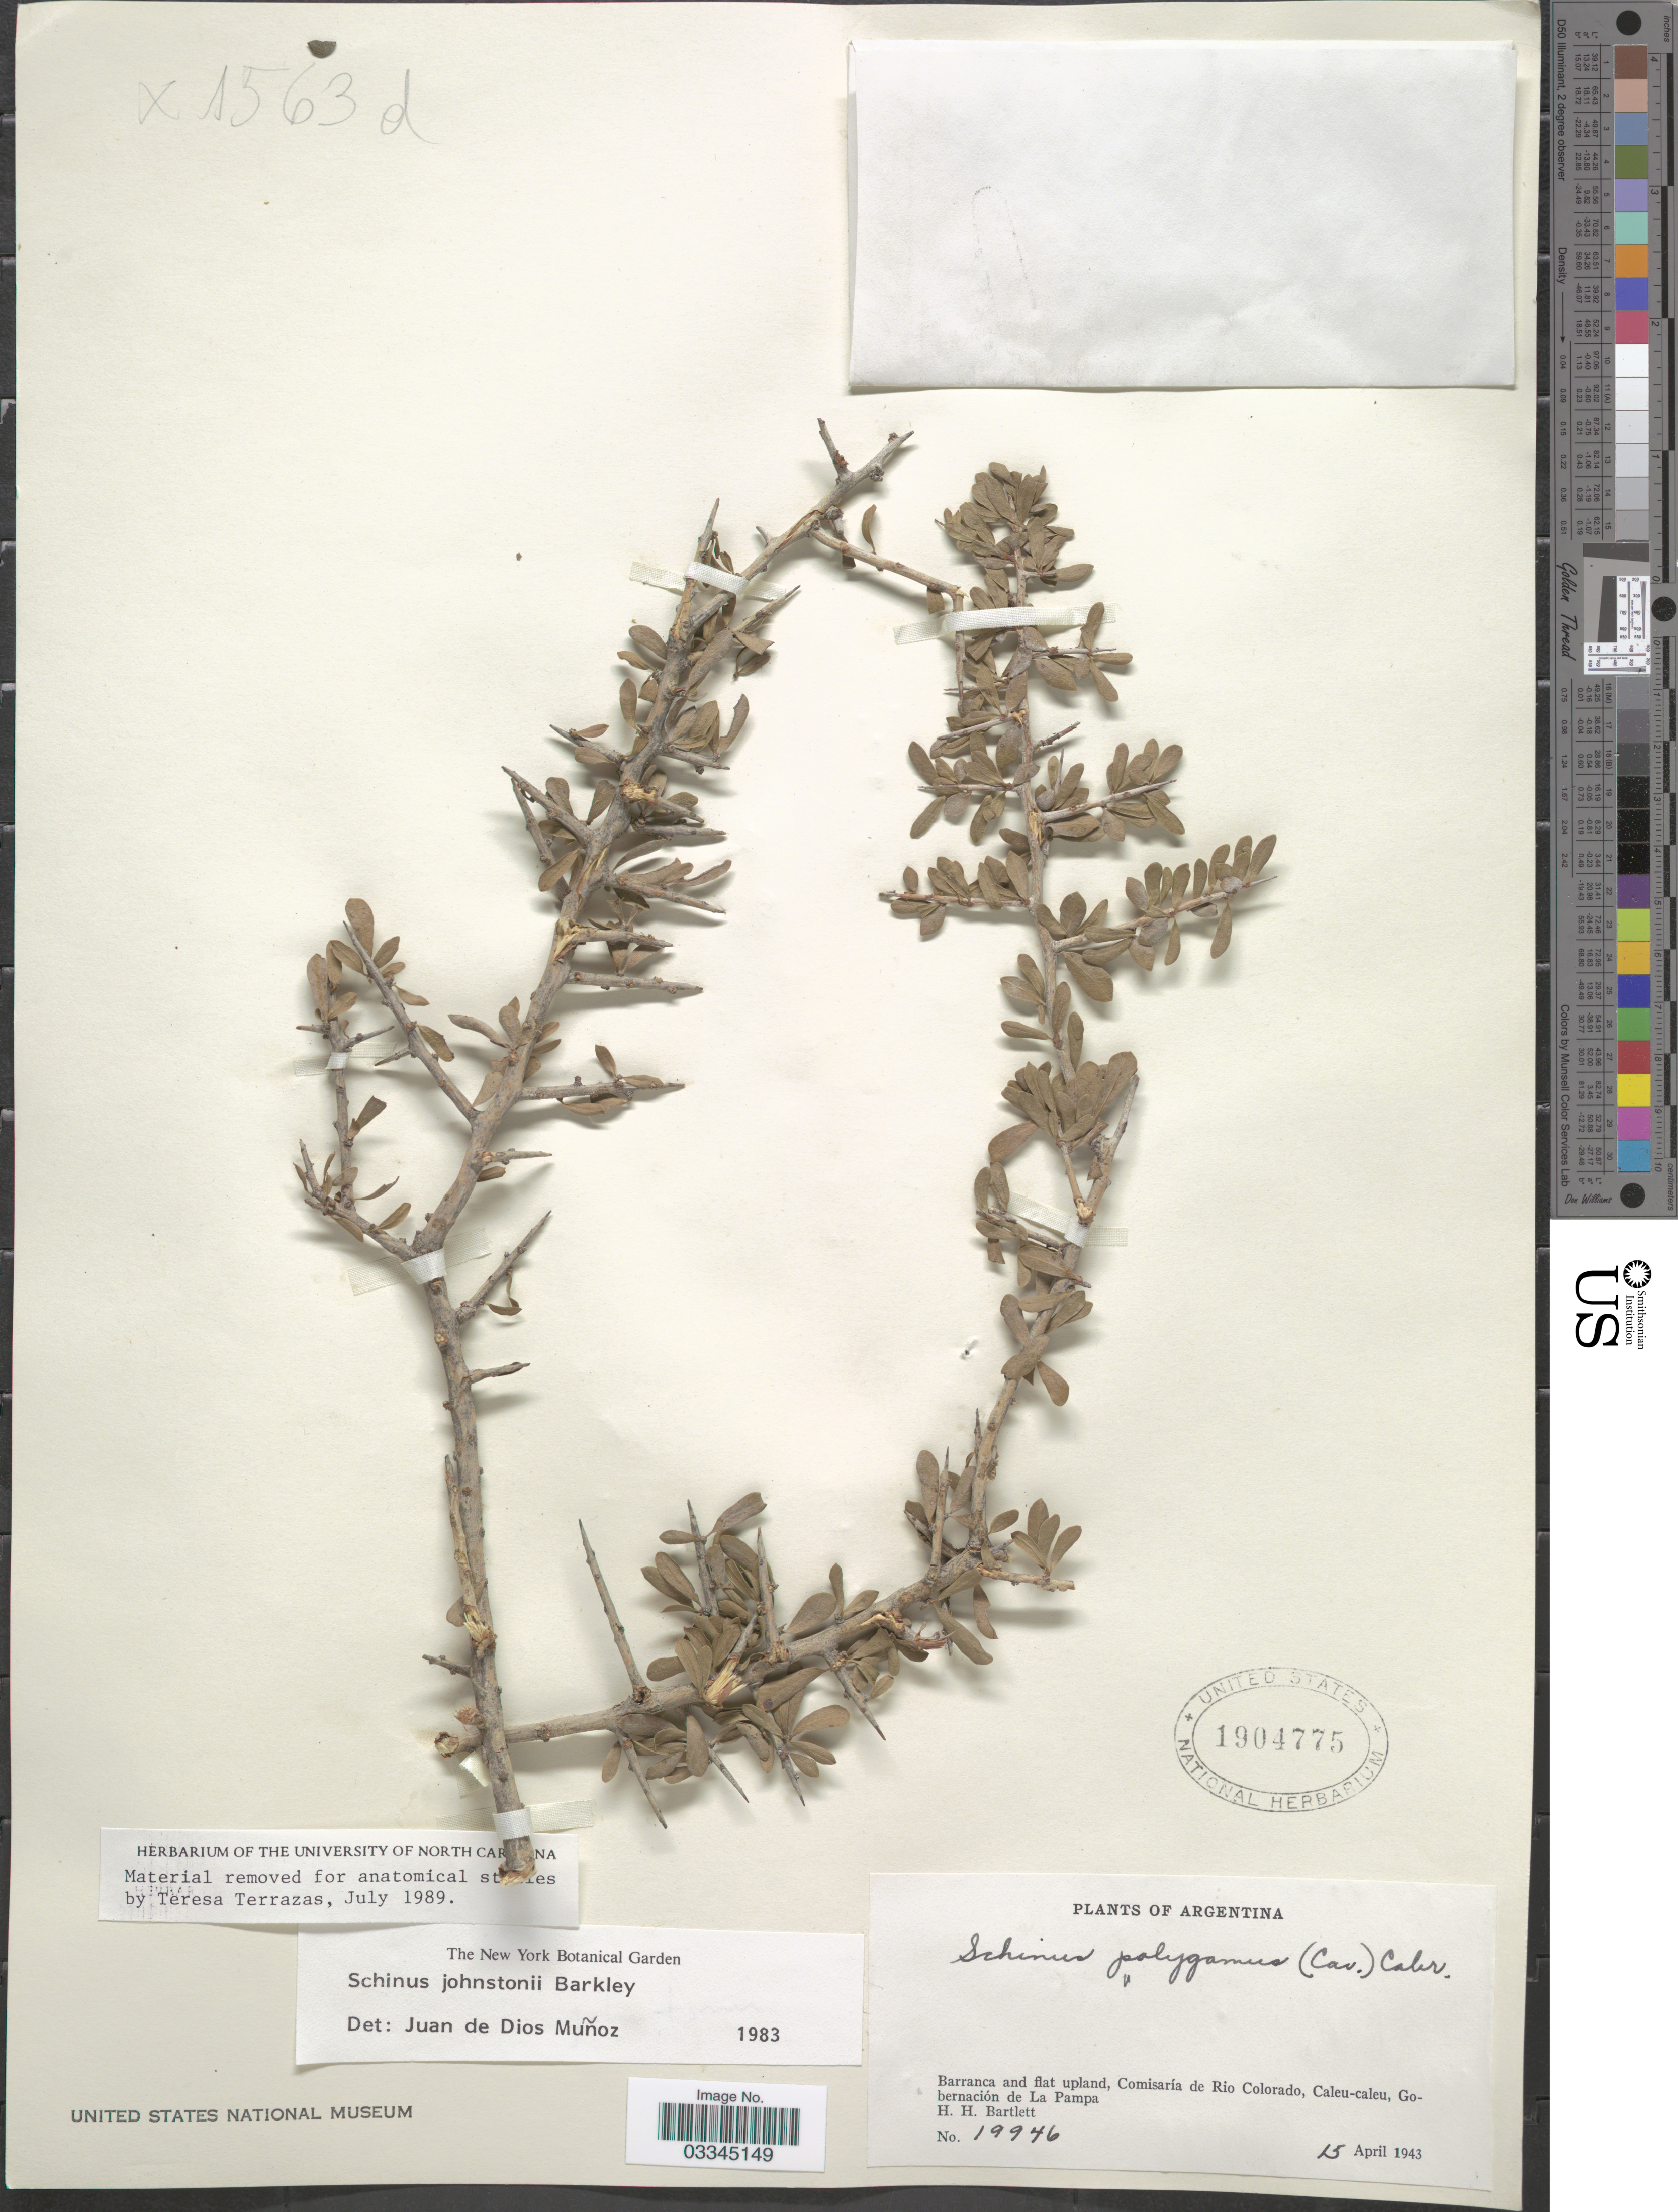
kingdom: Plantae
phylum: Tracheophyta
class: Magnoliopsida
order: Sapindales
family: Anacardiaceae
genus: Schinus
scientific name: Schinus johnstonii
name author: F.A. Barkley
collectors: H. H. Bartlett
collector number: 19946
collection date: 1943-04-15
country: Argentina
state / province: La Pampa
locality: Barranca and flat upland, Comisaría de Rio Colorado, Caleu-caleu, Gobernación de La Pampa.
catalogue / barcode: US 1904775